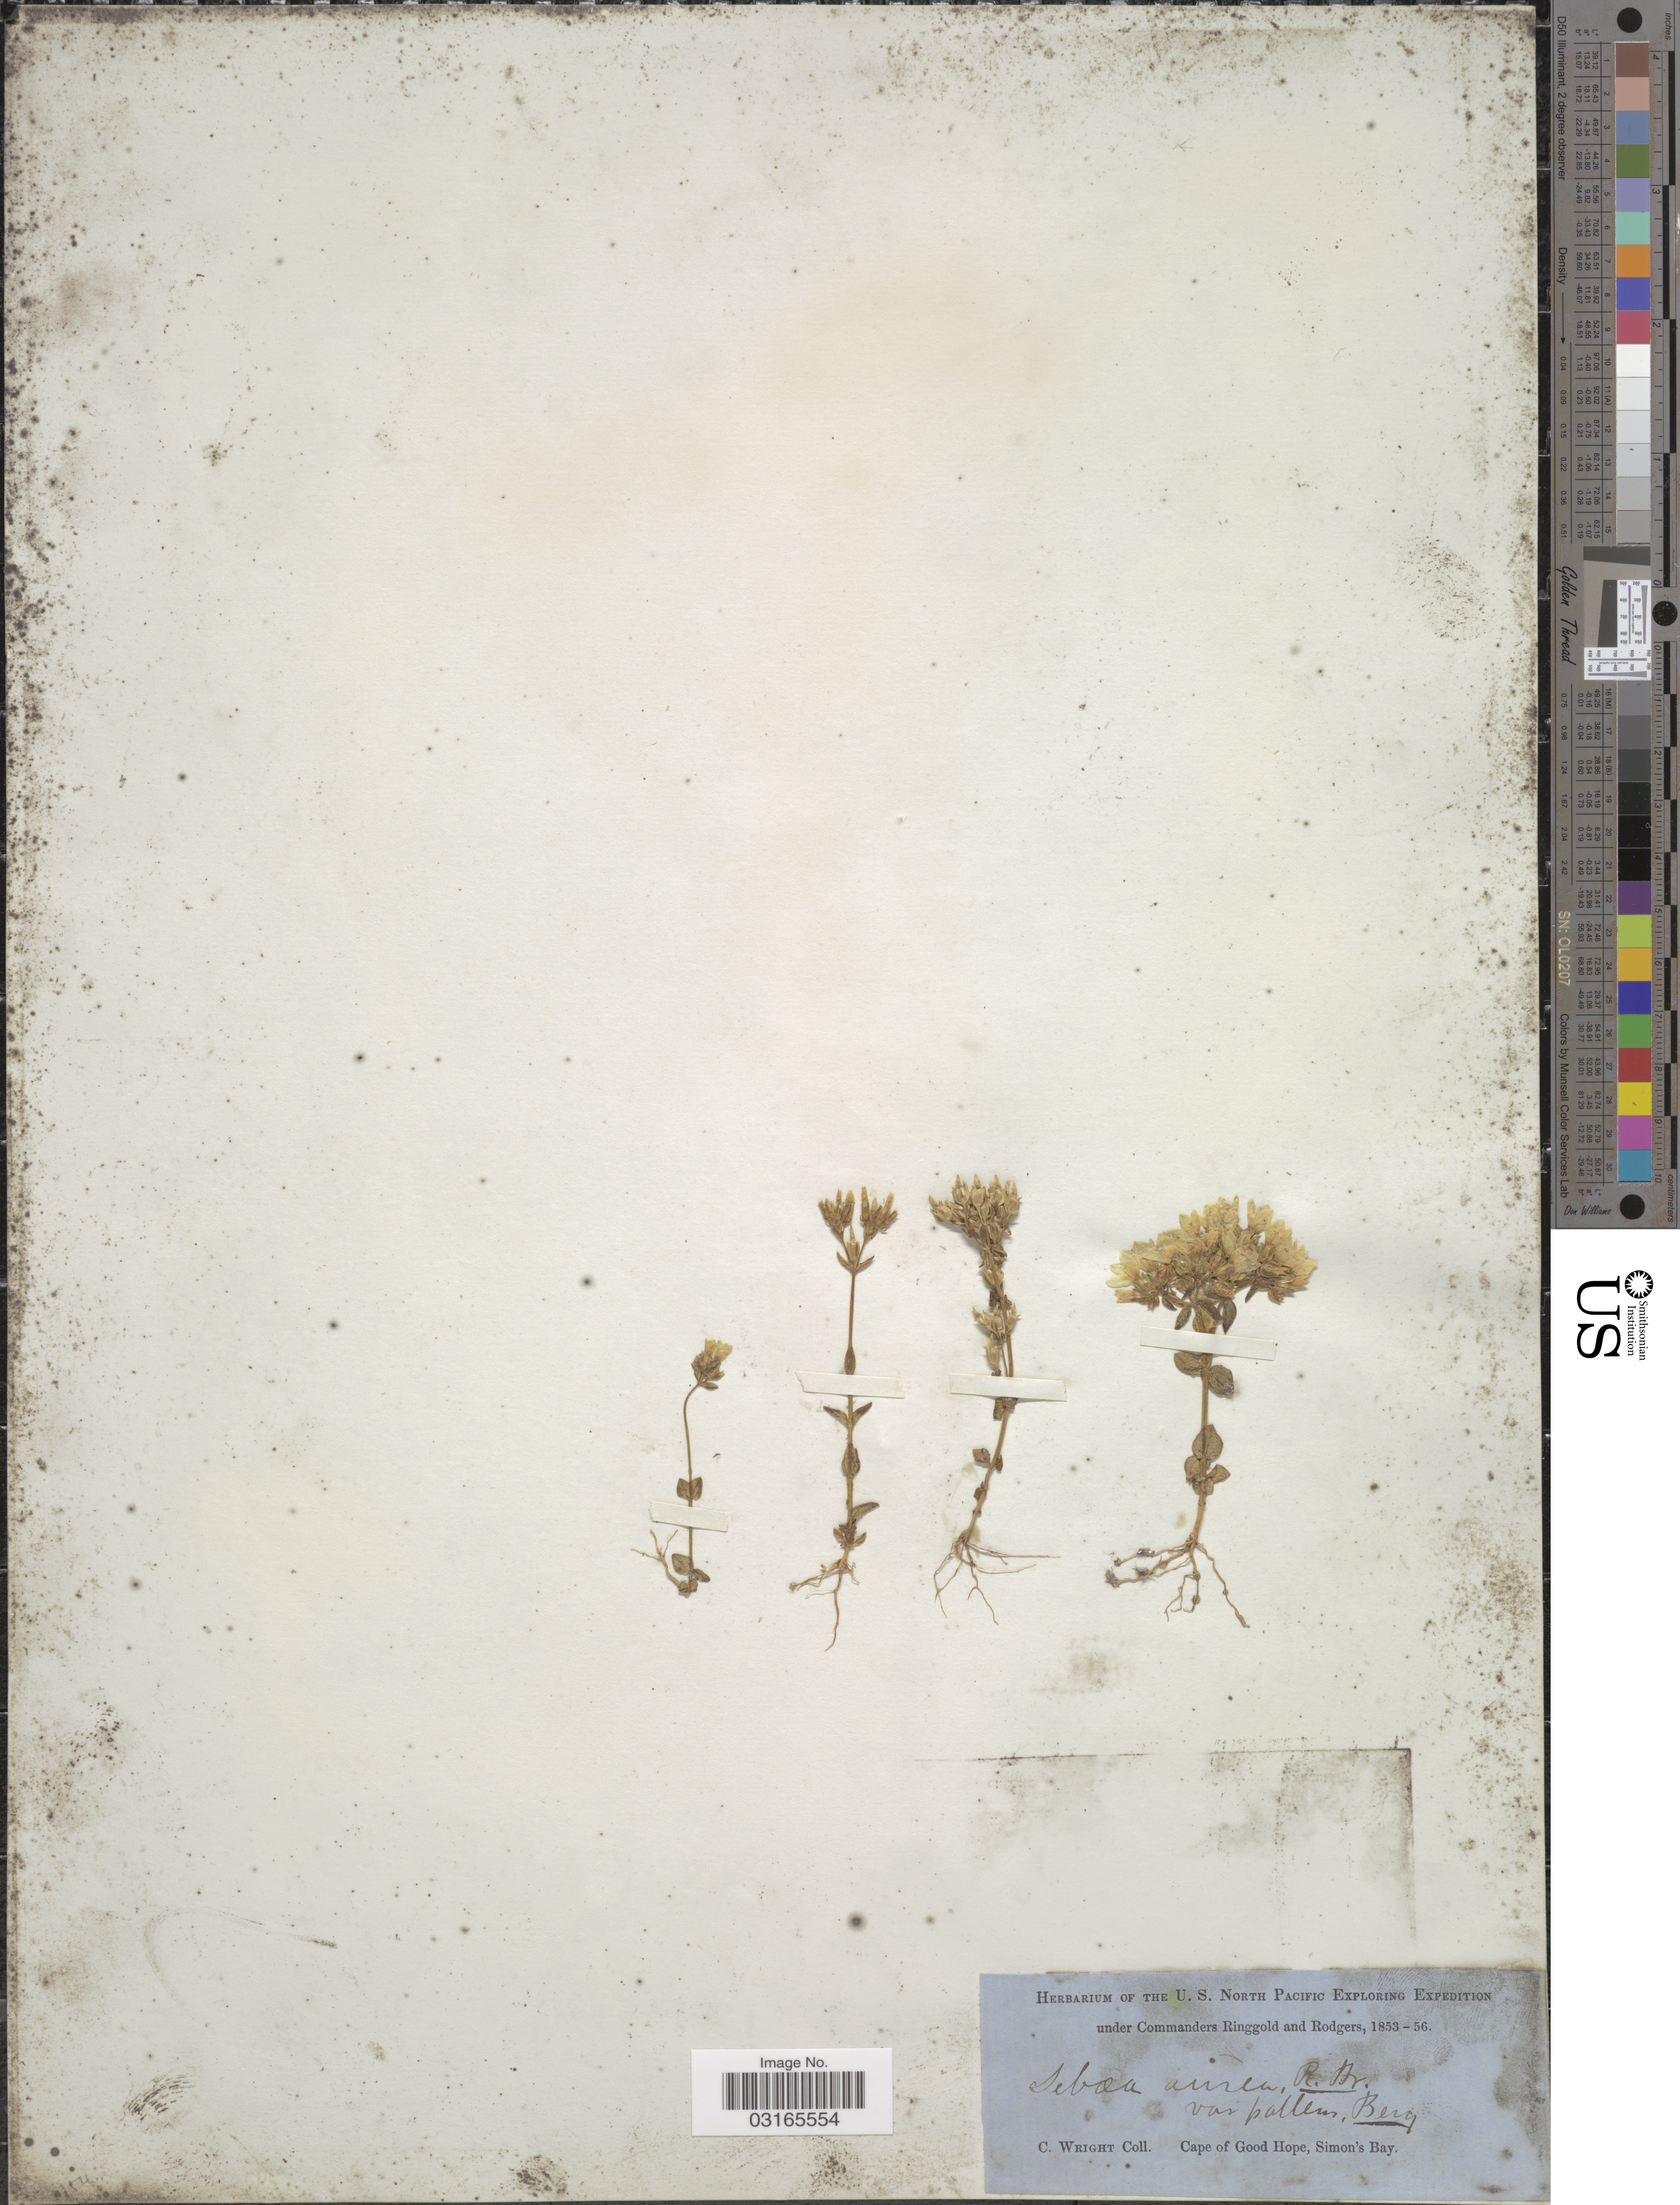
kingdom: Plantae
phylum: Tracheophyta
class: Magnoliopsida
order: Gentianales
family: Gentianaceae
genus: Sebaea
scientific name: Sebaea aurea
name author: (L. f.) A. Roem. & Schult.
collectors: C. Wright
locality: Cape of Good Hope, Simon's Bay.